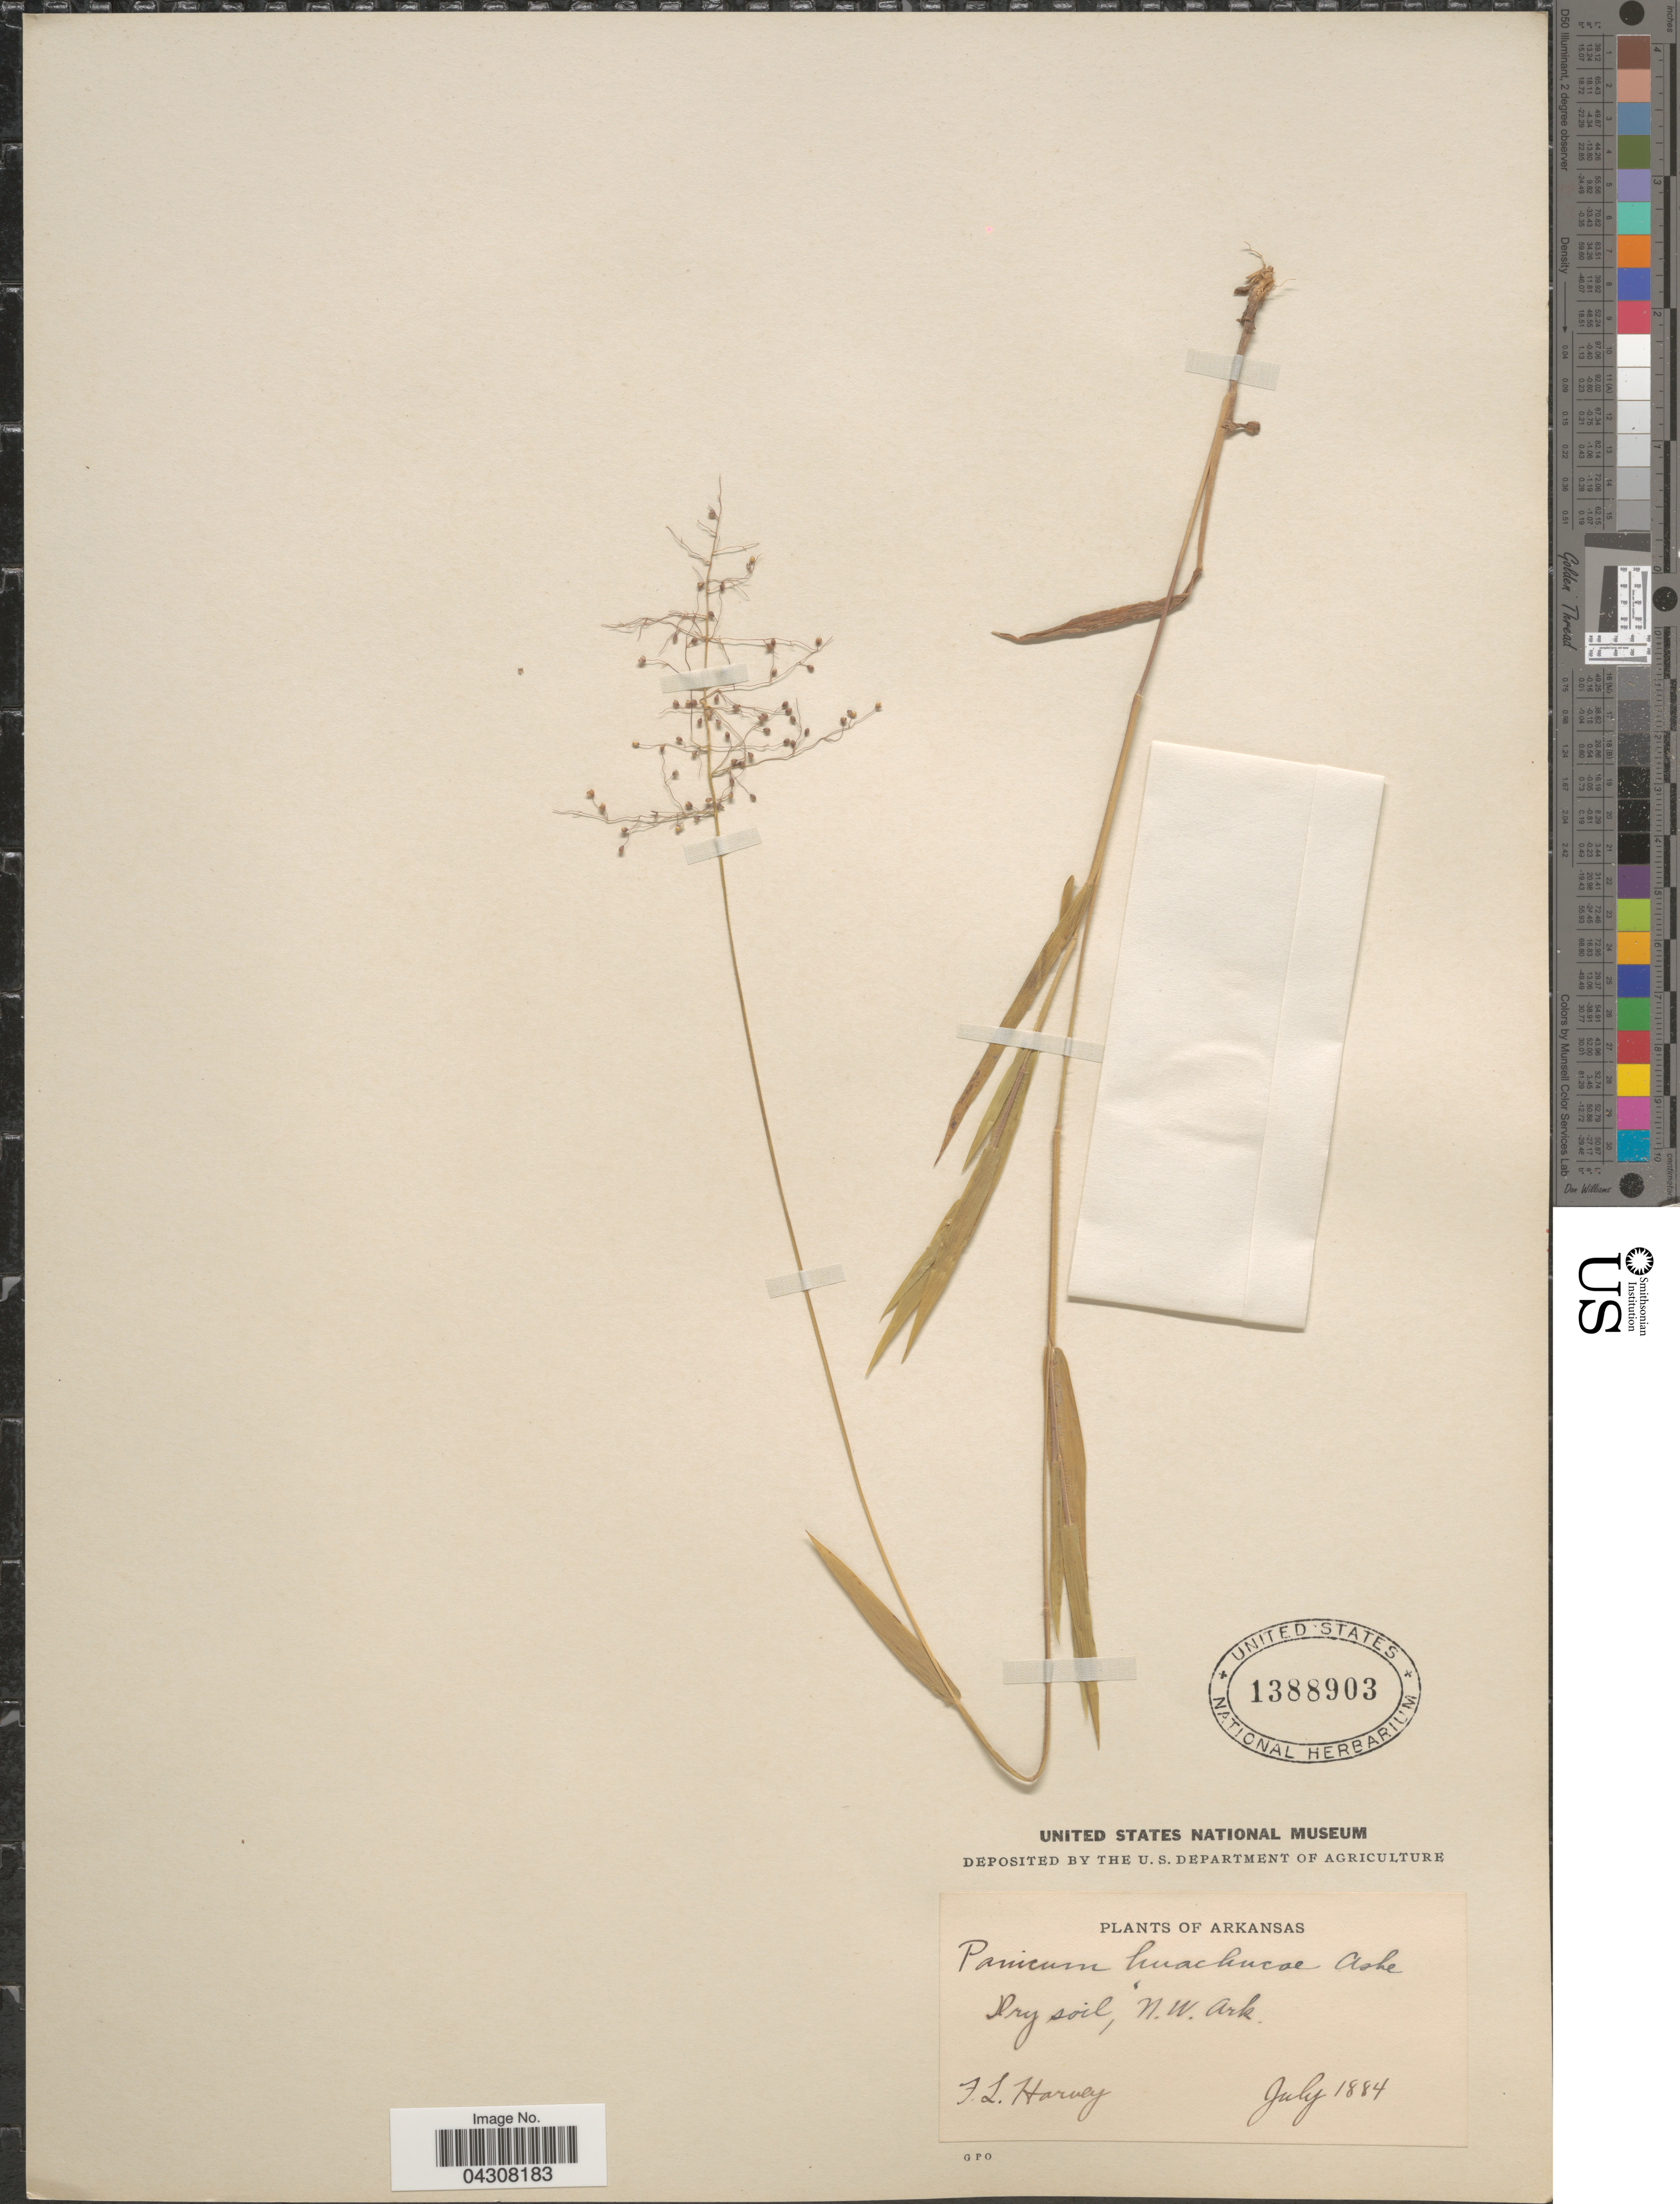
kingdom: Plantae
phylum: Tracheophyta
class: Liliopsida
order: Poales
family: Poaceae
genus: Dichanthelium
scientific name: Dichanthelium acuminatum var. acuminatum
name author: (Sw.) Gould & C.A. Clark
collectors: F. L. Harvey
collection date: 1884-07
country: United States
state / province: Arkansas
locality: Dry soil, N.W. Ark.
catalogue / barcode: US 1388903